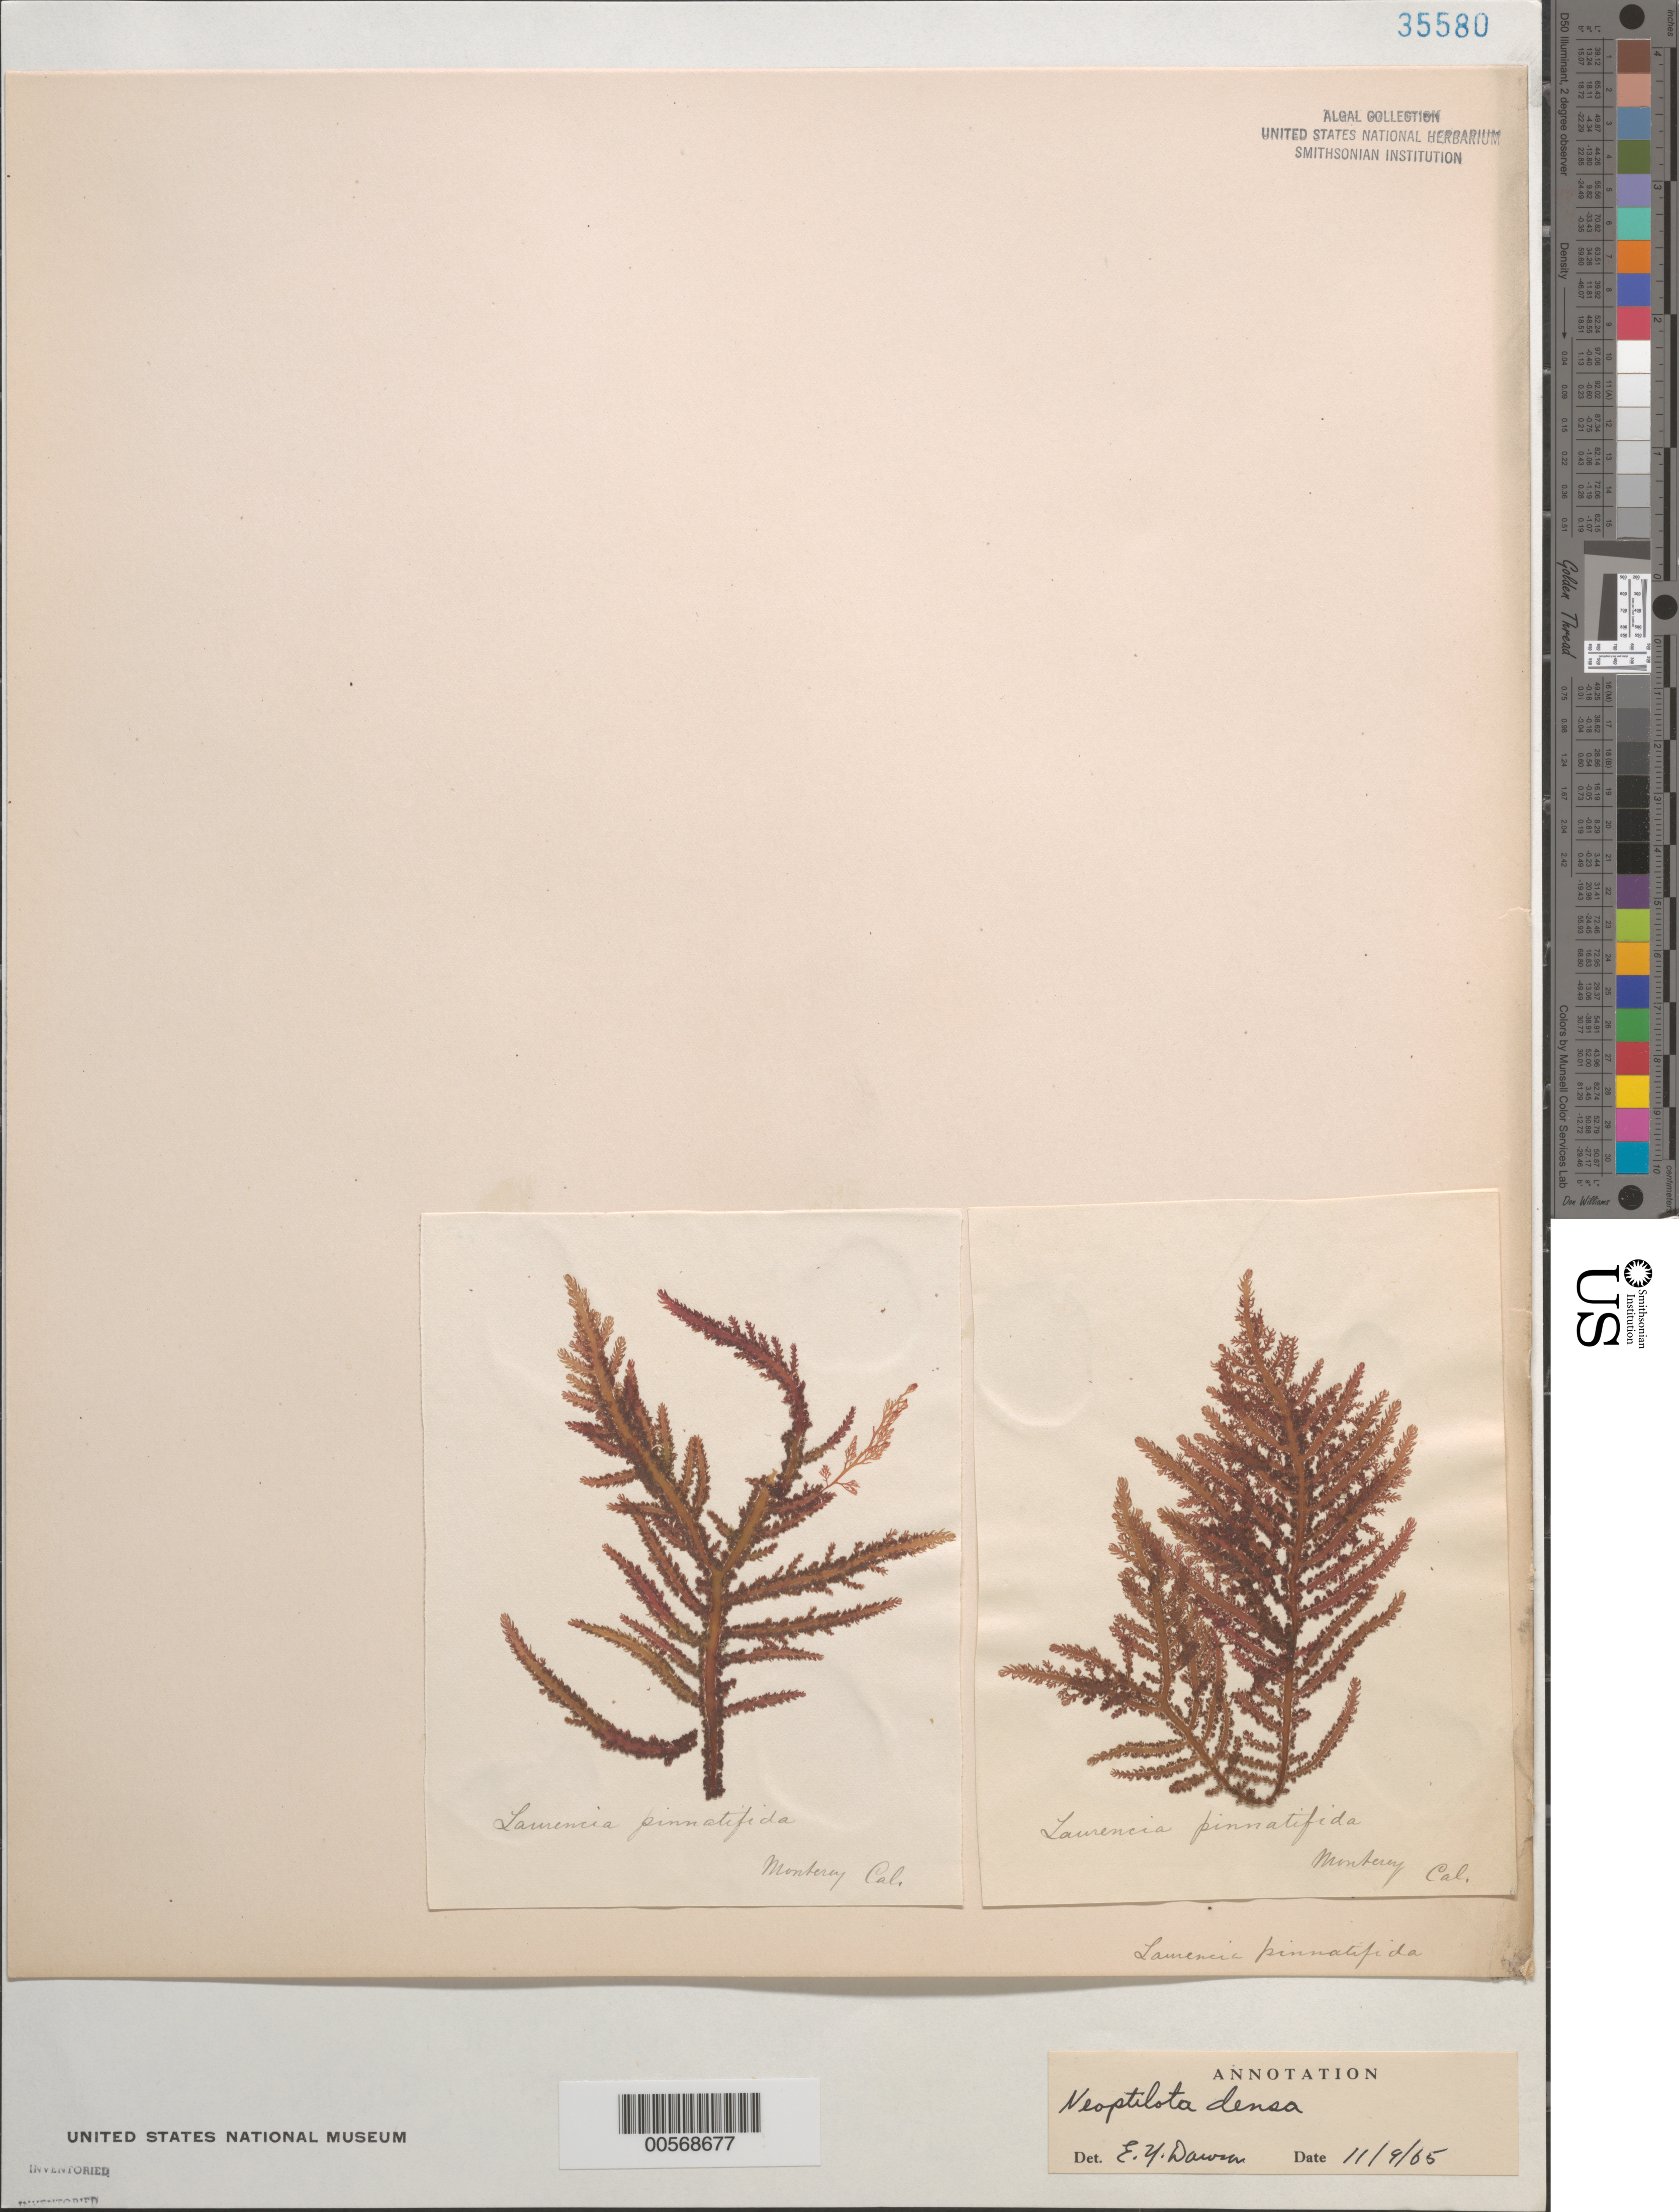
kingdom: Plantae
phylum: Rhodophyta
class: Florideophyceae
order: Ceramiales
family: Wrangeliaceae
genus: Ptilota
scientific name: Ptilota densa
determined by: Algae name updating Project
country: United States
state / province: California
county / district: Monterey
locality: Monterey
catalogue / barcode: US 35580